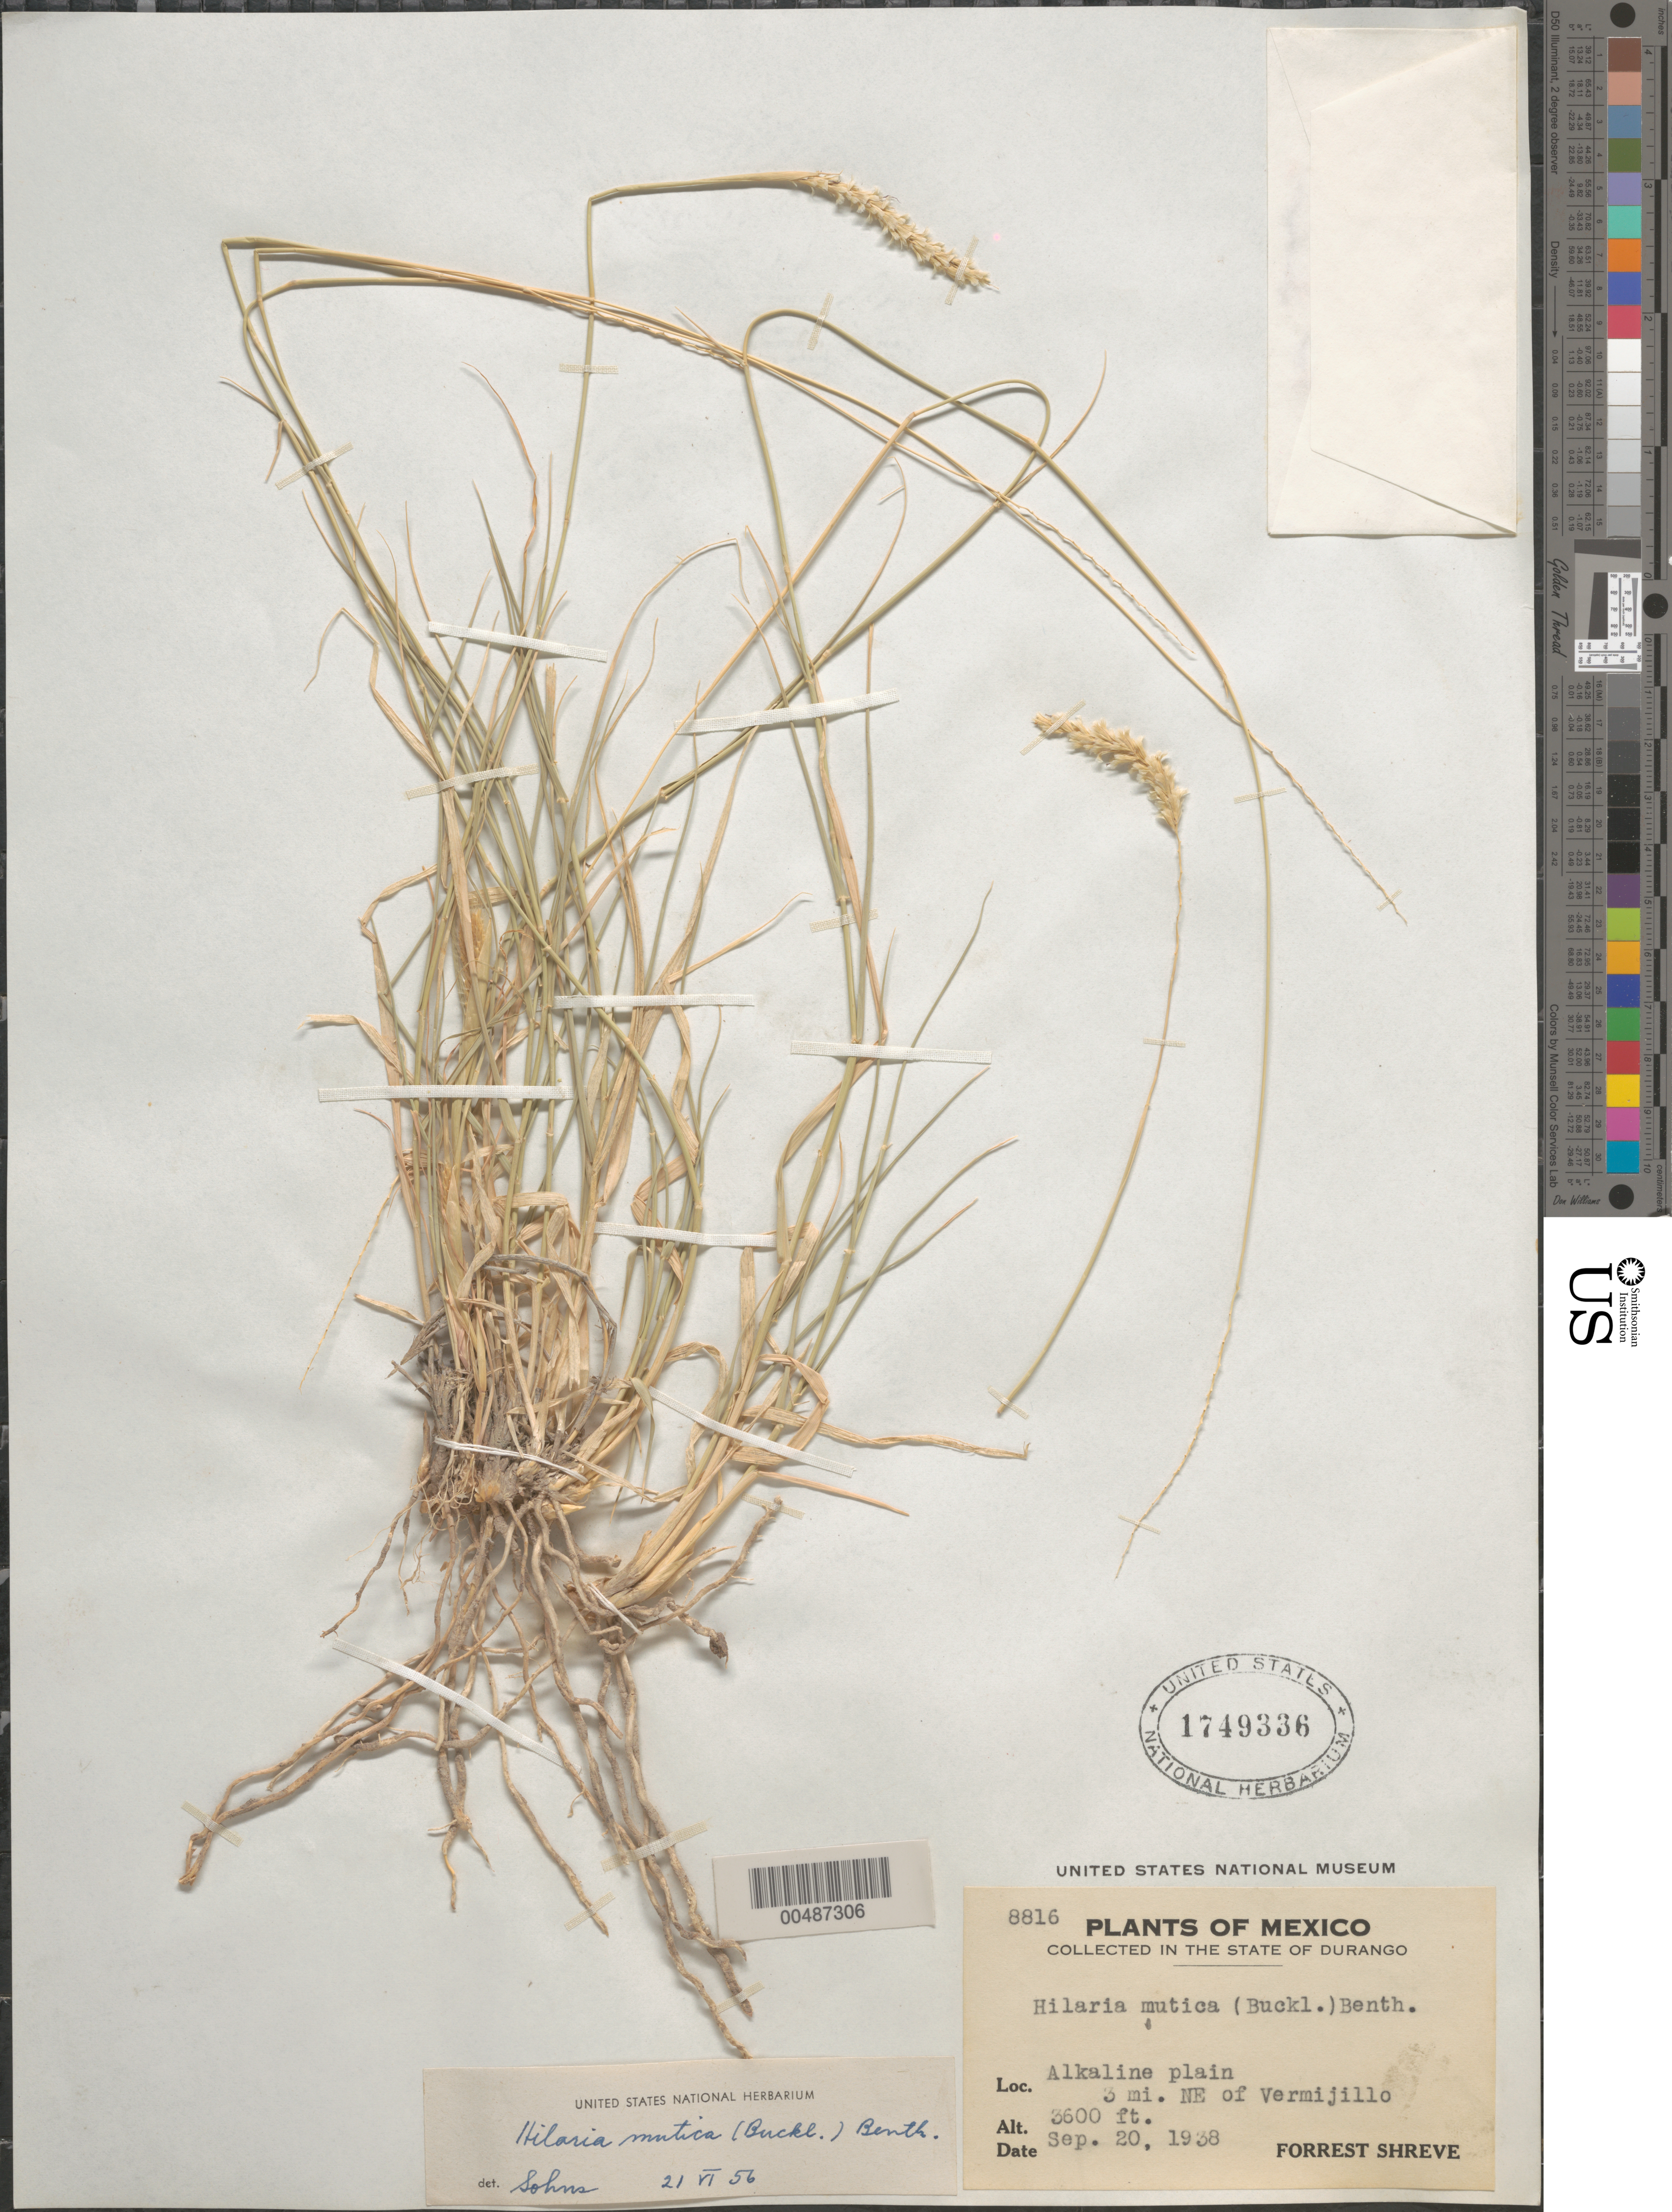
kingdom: Plantae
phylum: Tracheophyta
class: Liliopsida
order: Poales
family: Poaceae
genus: Hilaria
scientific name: Hilaria mutica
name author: (Buckley) Benth.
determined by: Sohns, E. R.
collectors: F. Shreve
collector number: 8816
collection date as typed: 20 Sep 1938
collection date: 1938-09-20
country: Mexico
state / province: Durango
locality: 3 mi NE of Vermijillo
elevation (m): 1097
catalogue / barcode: US 1749336